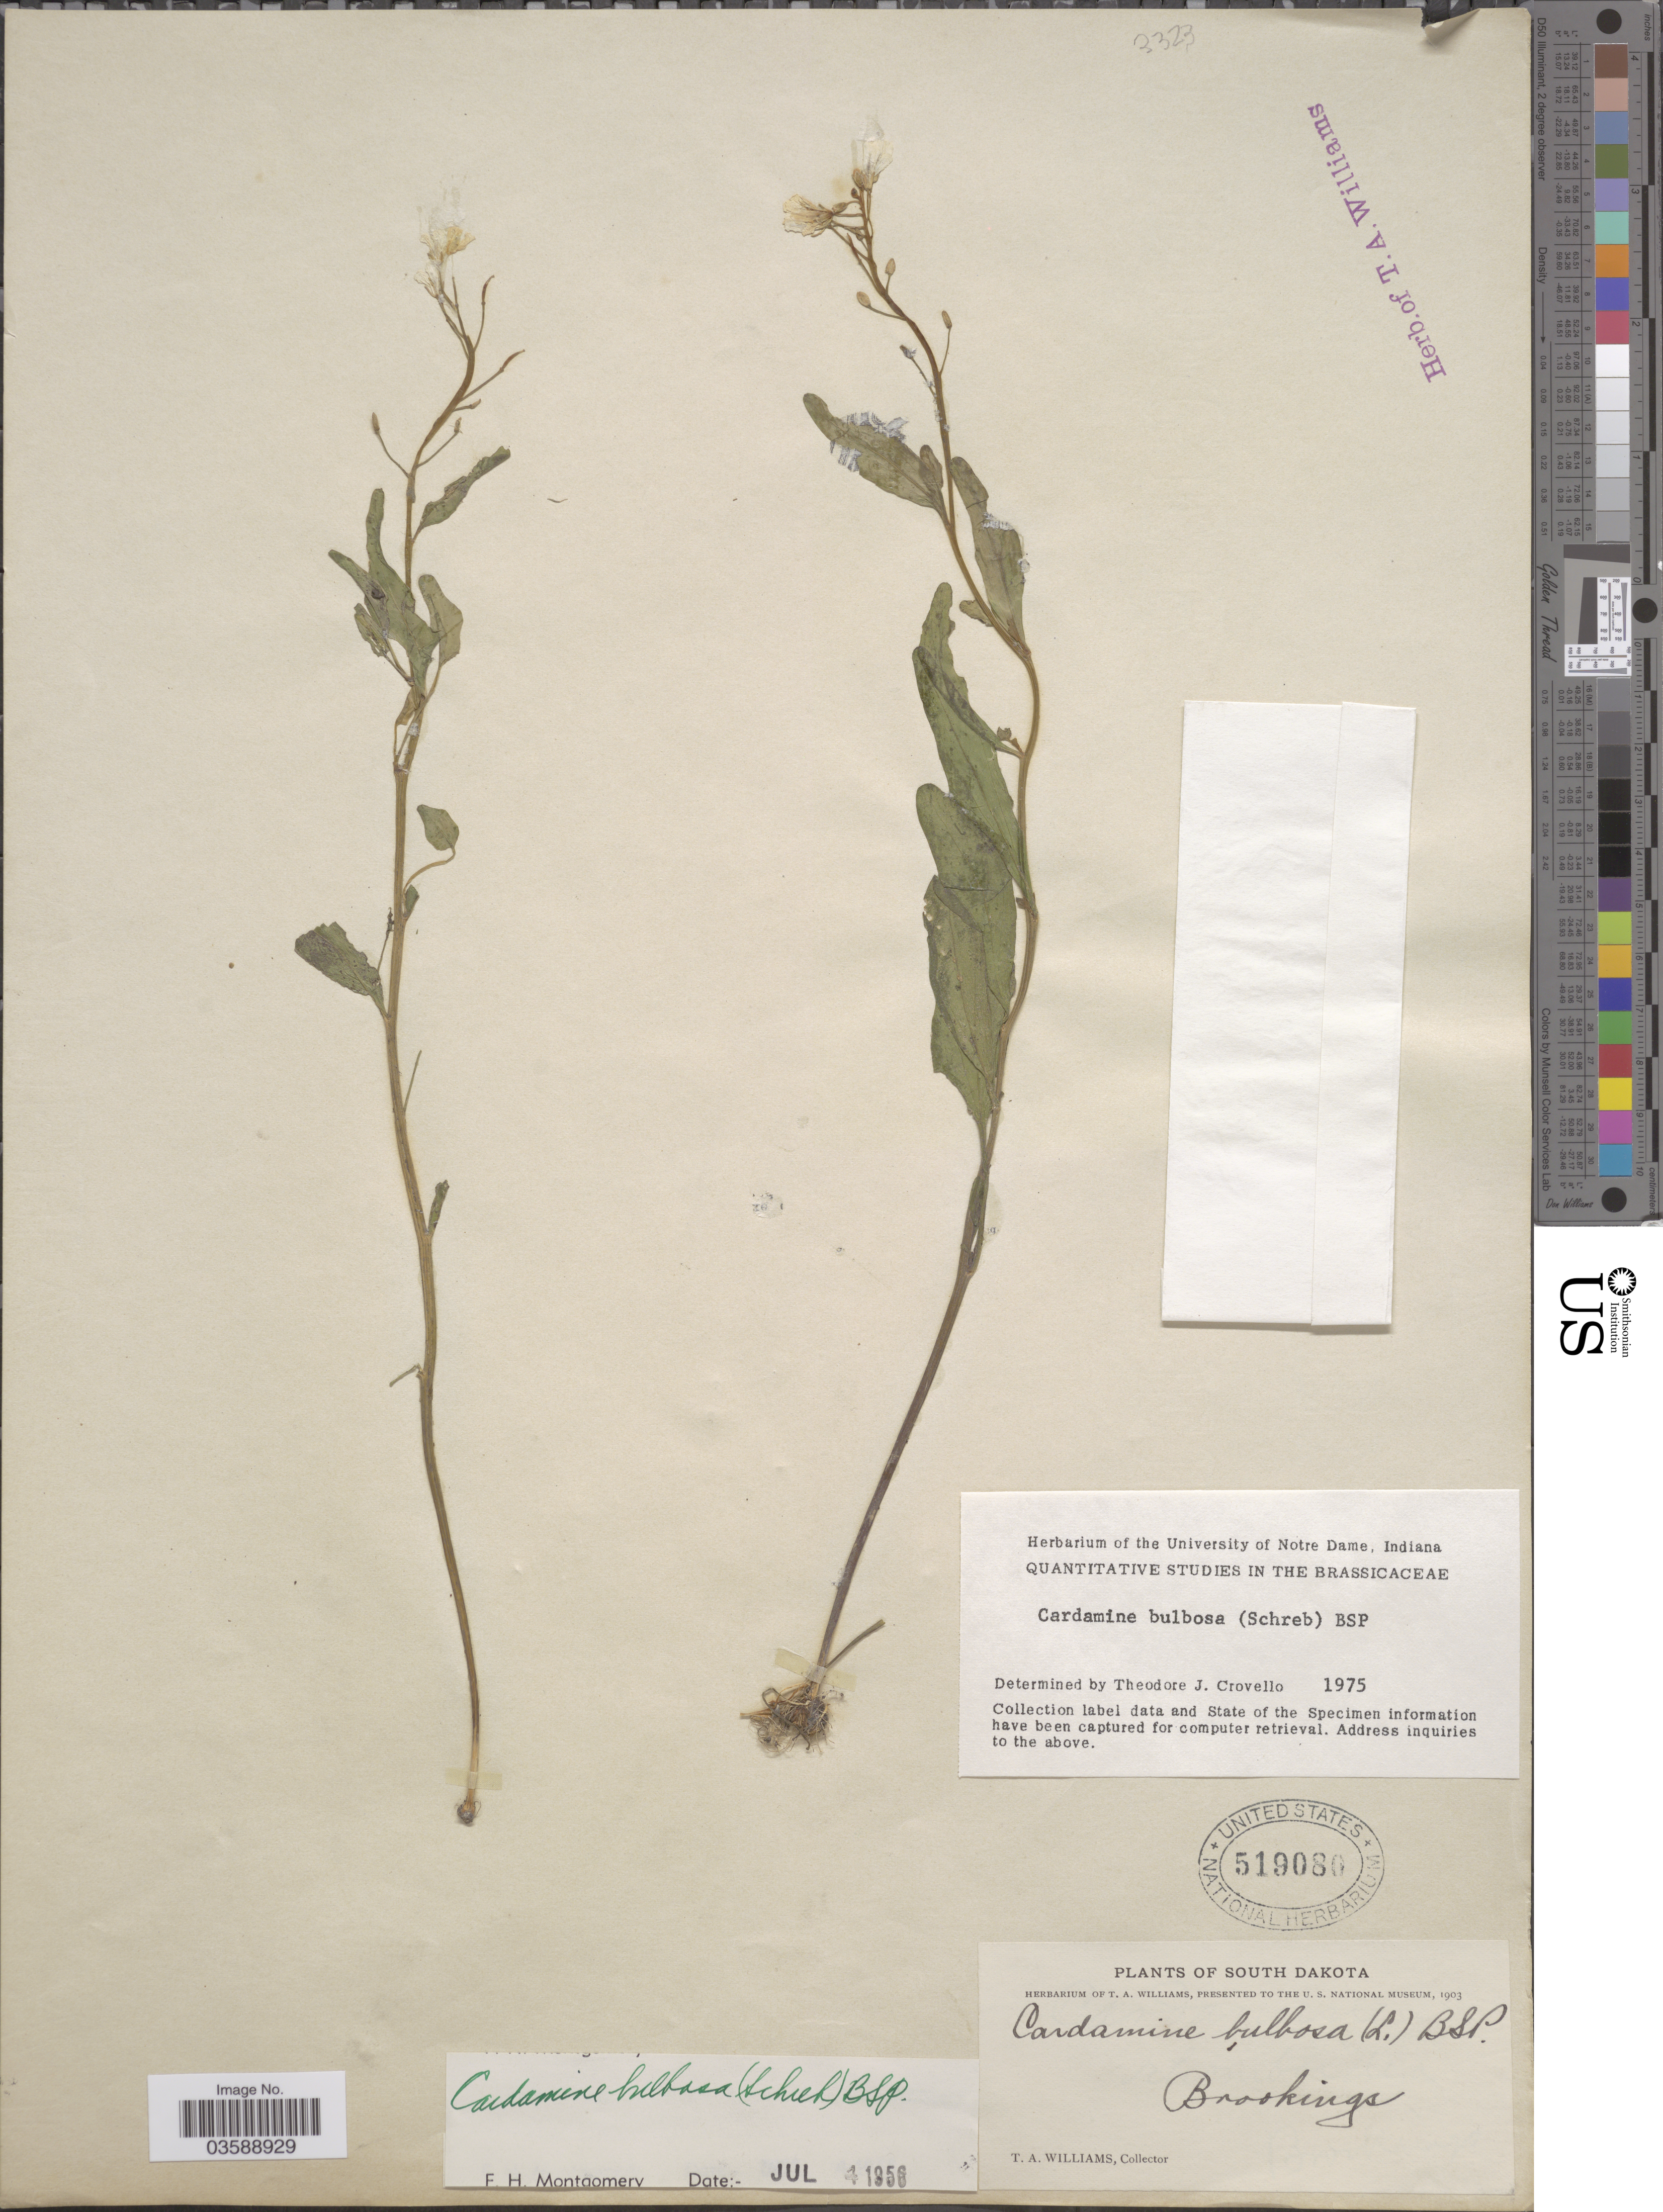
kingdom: Plantae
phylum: Tracheophyta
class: Magnoliopsida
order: Brassicales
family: Brassicaceae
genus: Cardamine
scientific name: Cardamine bulbosa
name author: (Schreb. ex Muhl.) Britton et al.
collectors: T. Williams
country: United States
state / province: South Dakota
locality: Brookings.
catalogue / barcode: US 519080